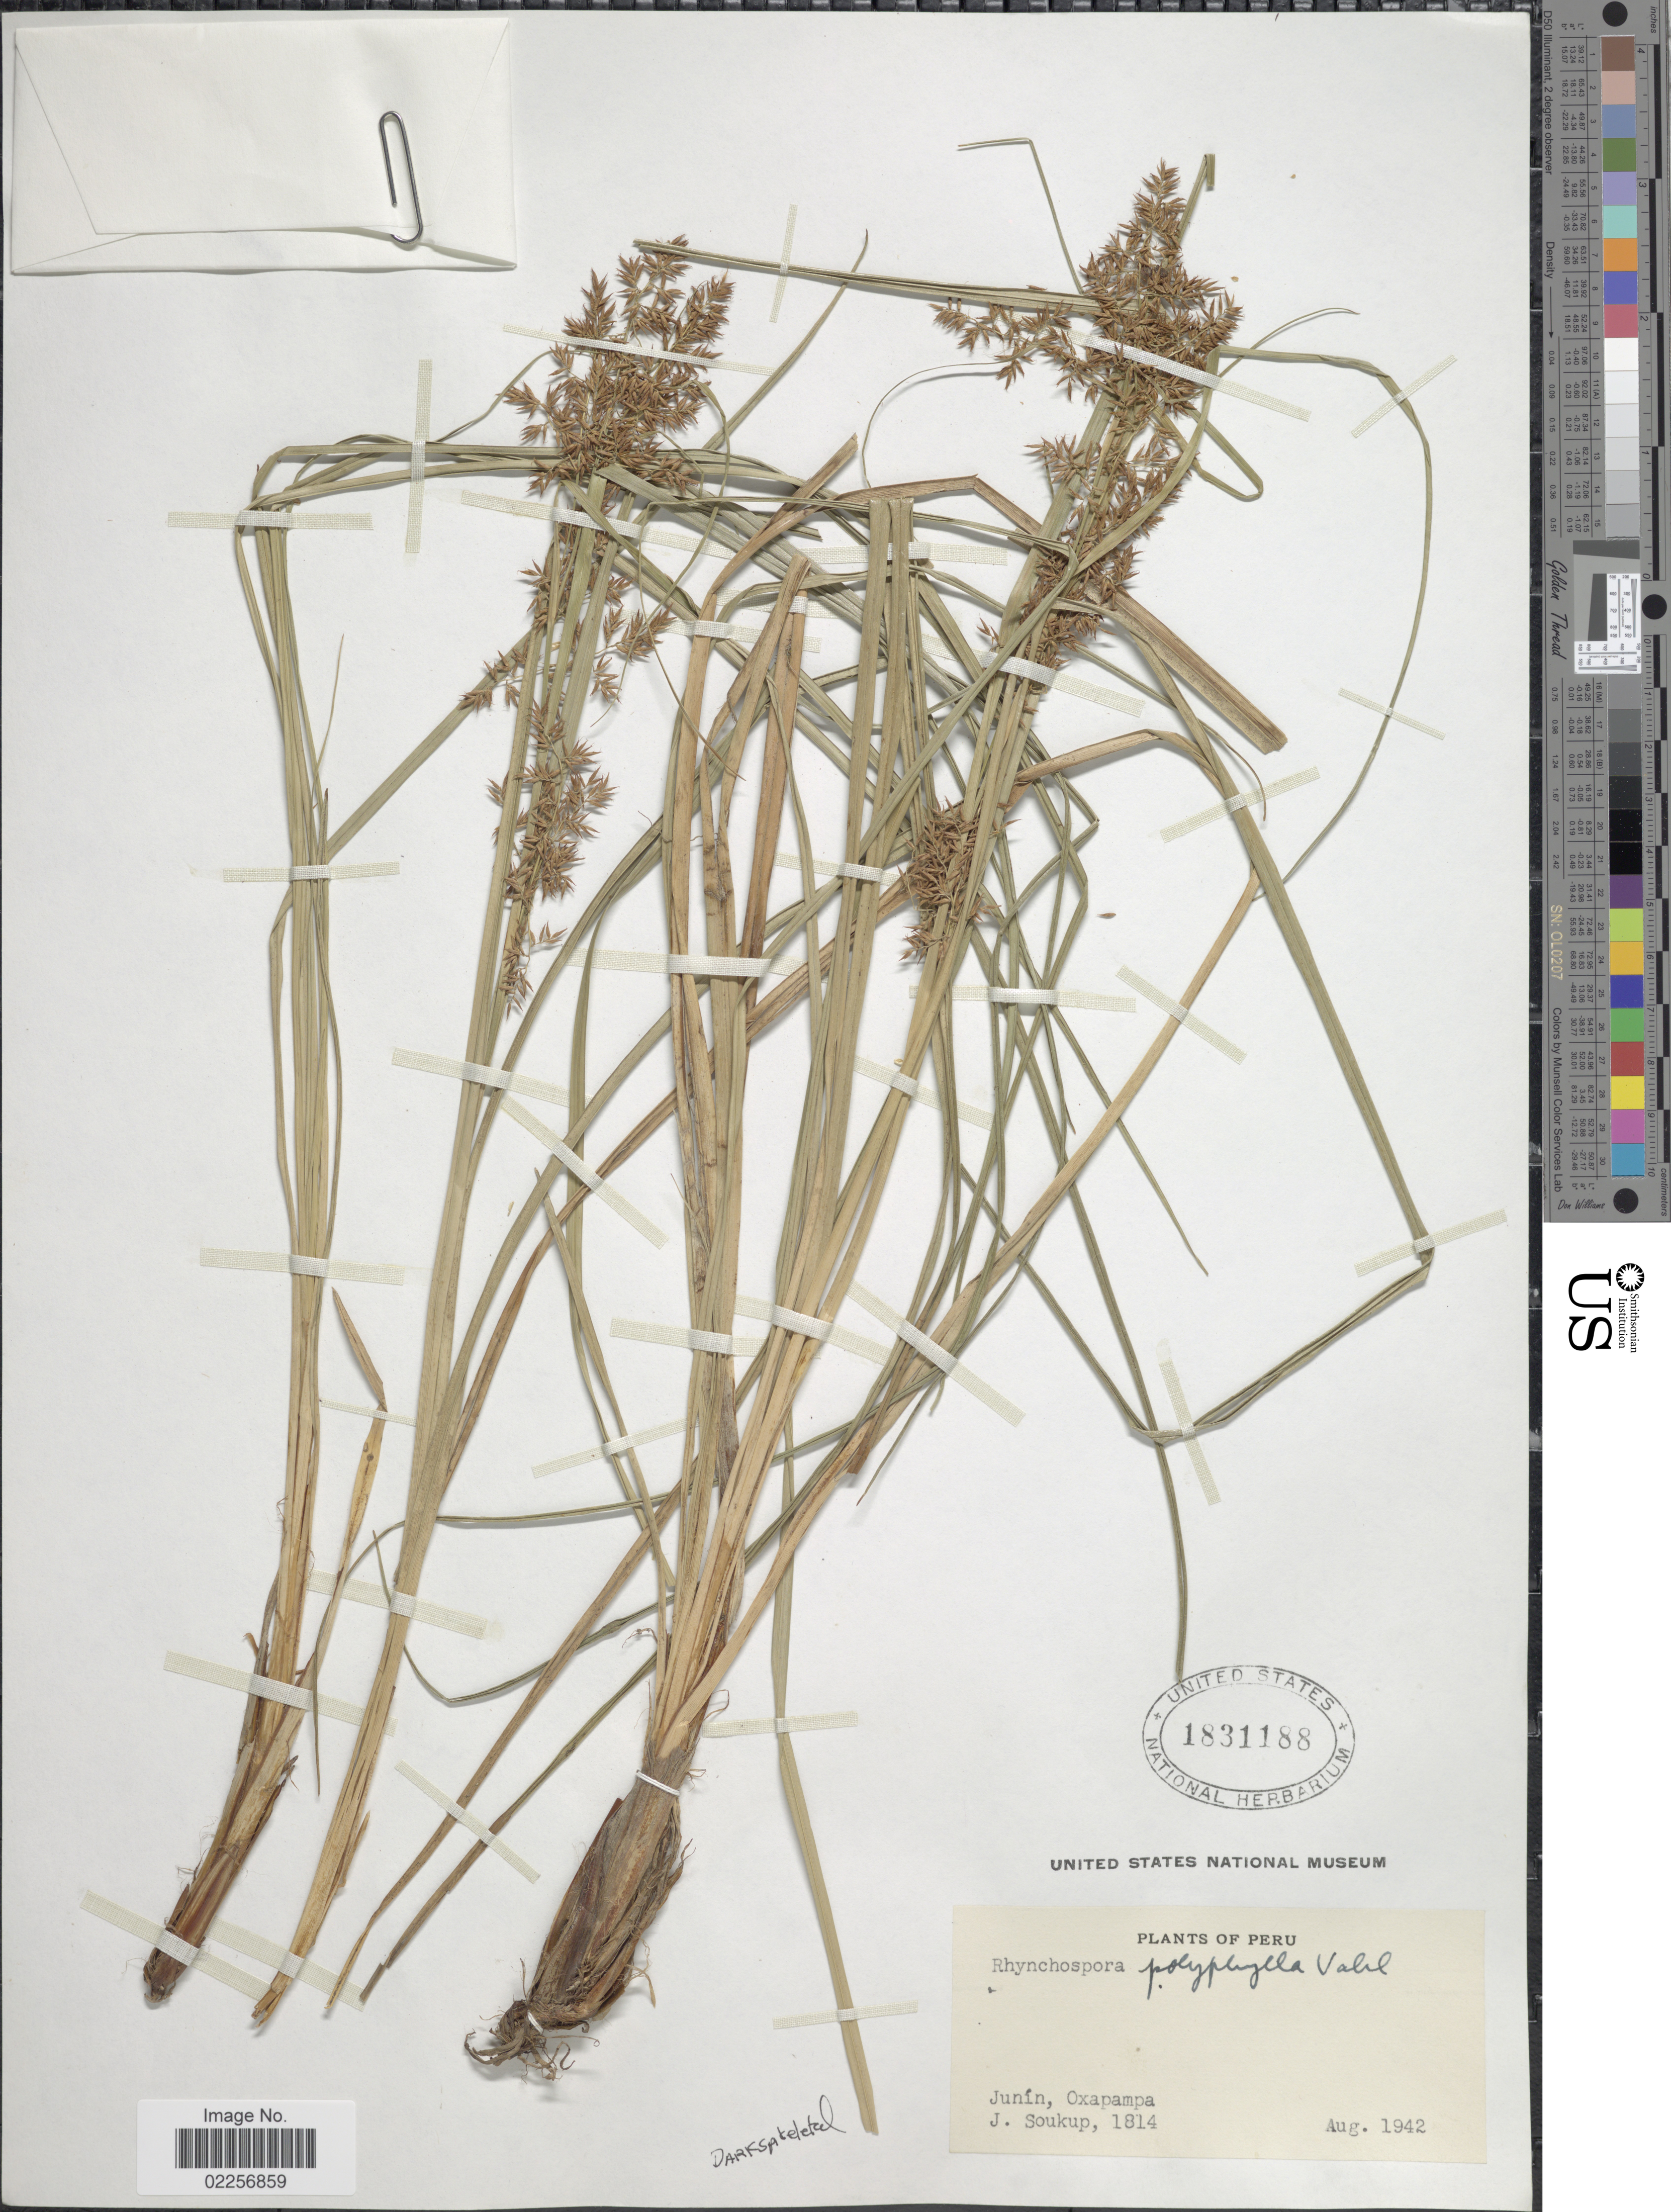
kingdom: Plantae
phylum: Tracheophyta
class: Liliopsida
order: Poales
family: Cyperaceae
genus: Rhynchospora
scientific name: Rhynchospora polyphylla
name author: (Vahl) Vahl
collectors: J. Soukop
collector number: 1814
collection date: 1942-08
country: Peru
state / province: Junín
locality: Oxapampa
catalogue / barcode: US 1831188